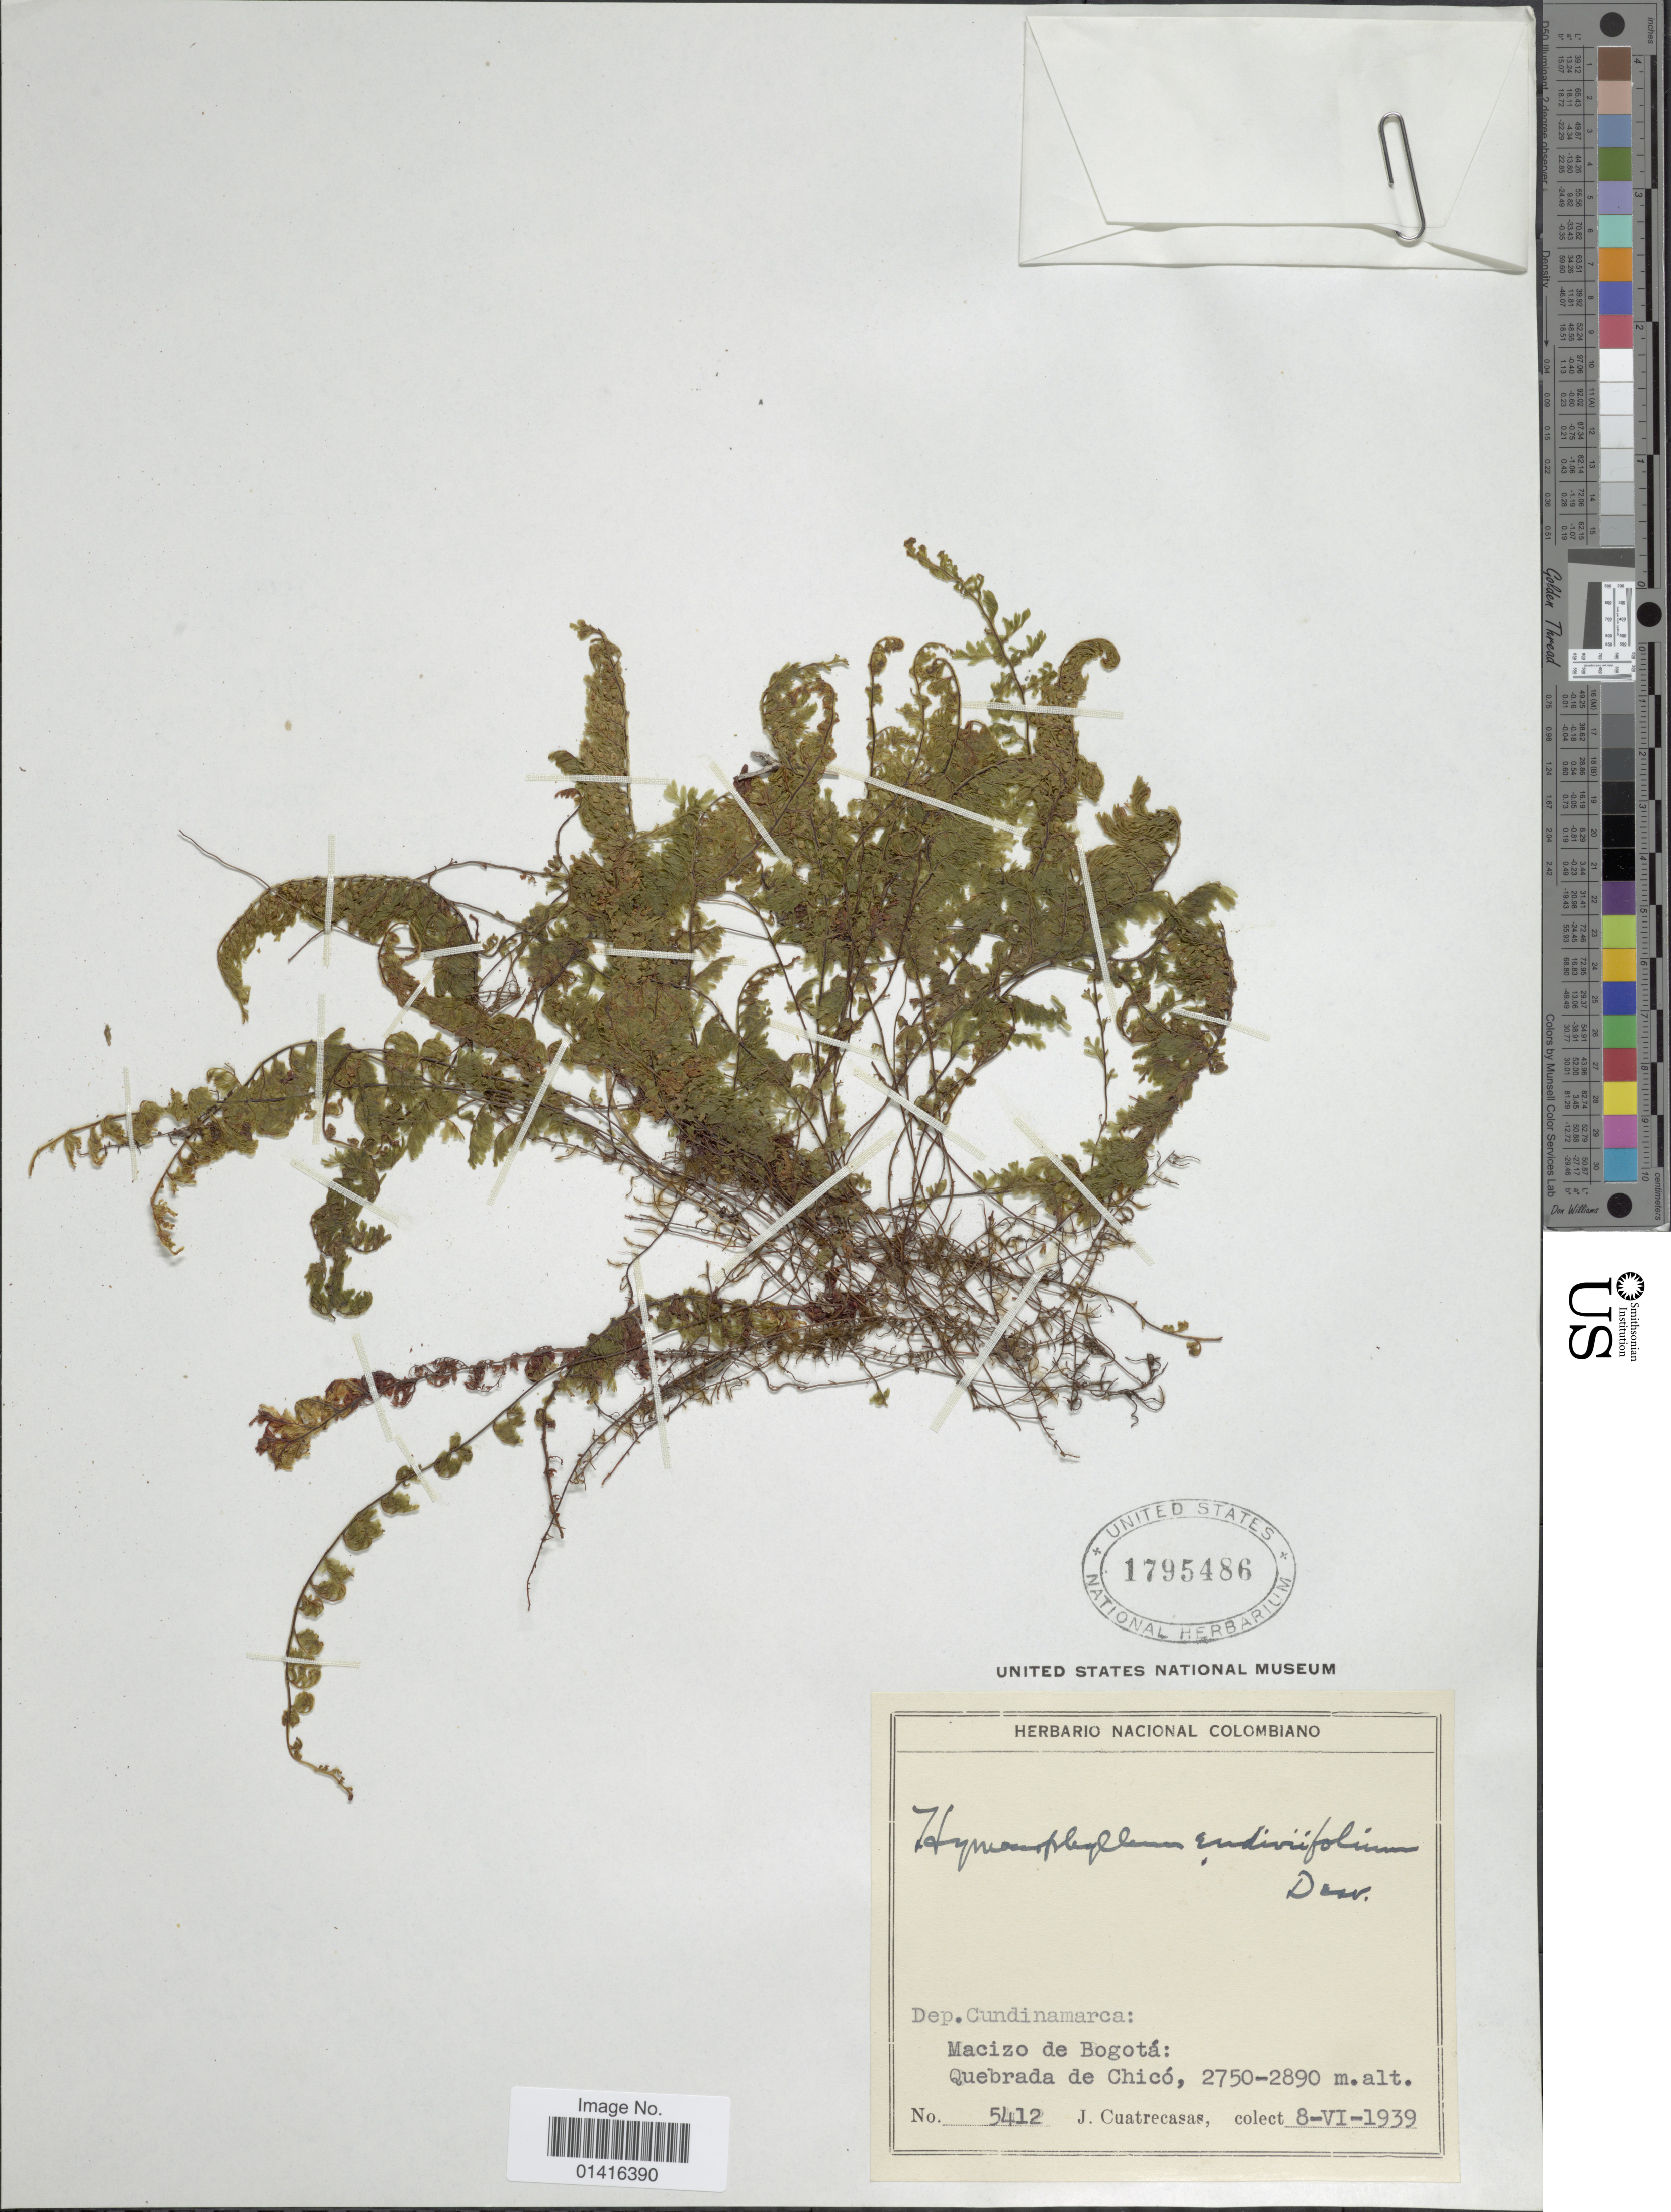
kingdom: Plantae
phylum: Tracheophyta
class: Polypodiopsida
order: Hymenophyllales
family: Hymenophyllaceae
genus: Hymenophyllum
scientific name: Hymenophyllum myriocarpum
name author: Hook.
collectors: J. Cuatrecasas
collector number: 5412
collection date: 1939-06-08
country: Colombia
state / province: Cundinamarca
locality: Macizo de Bogotá: Quebrada de Chicó.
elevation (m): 2750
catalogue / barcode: US 1795486